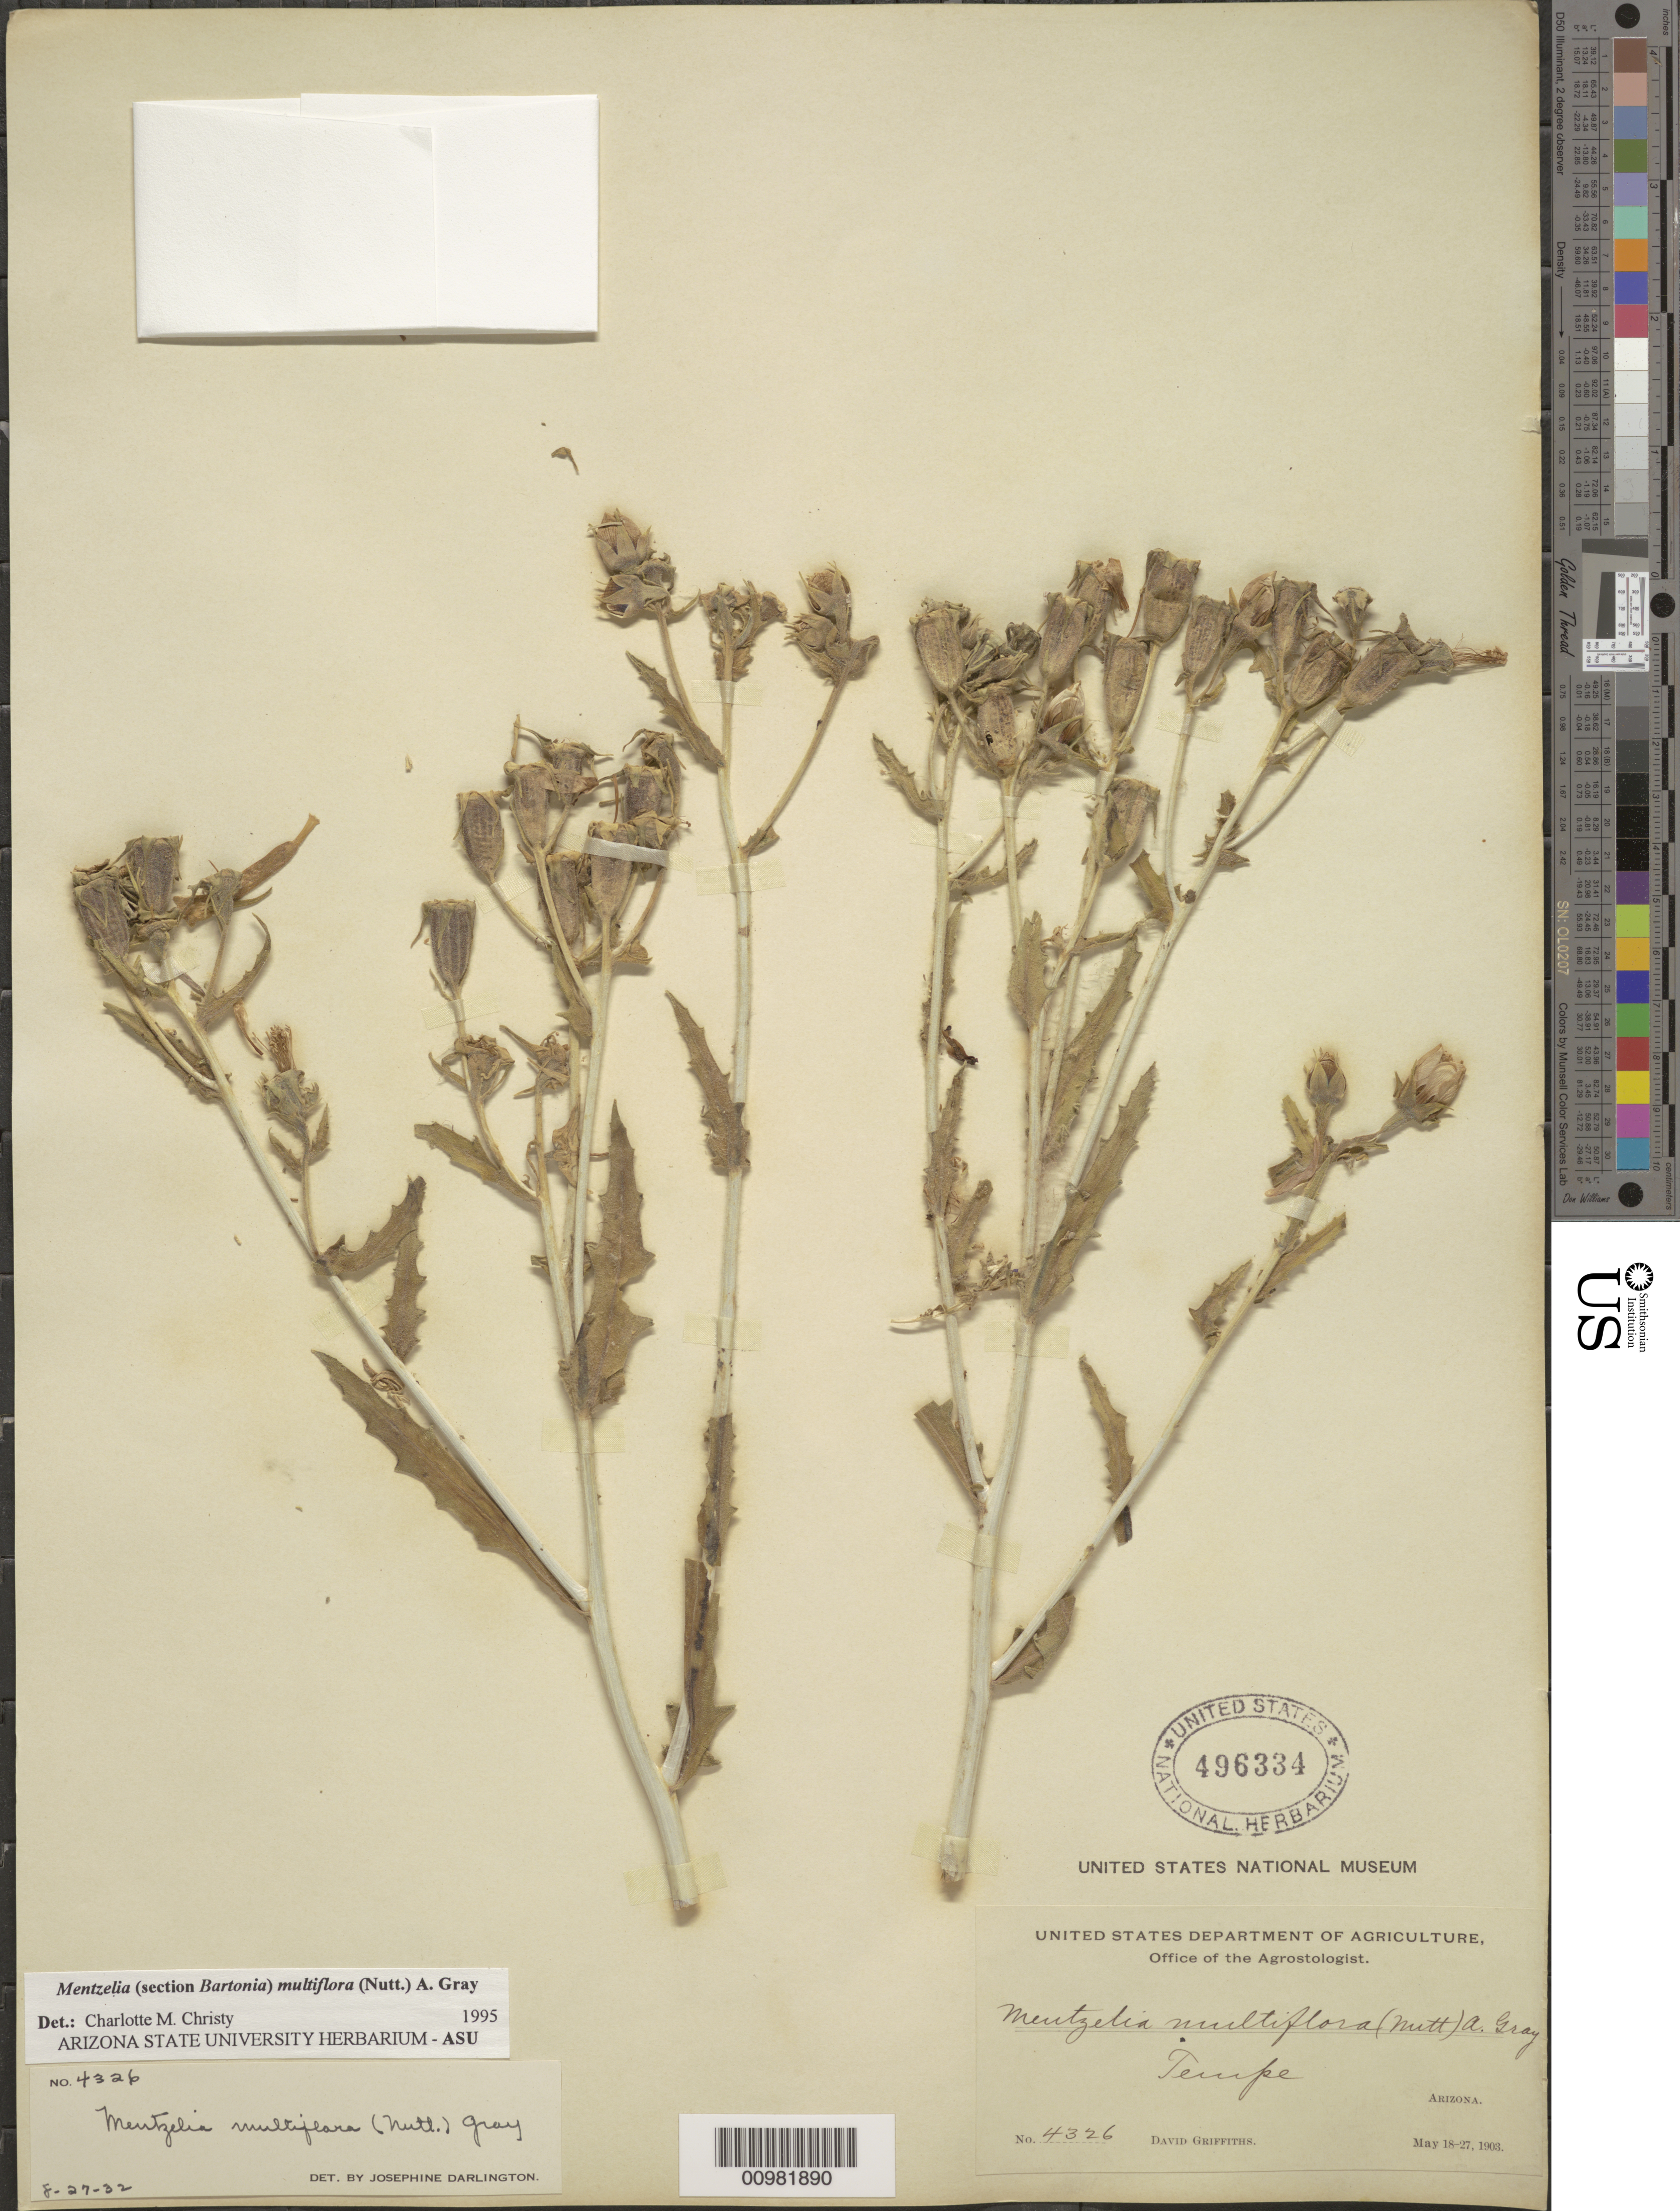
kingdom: Plantae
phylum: Tracheophyta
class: Magnoliopsida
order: Cornales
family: Loasaceae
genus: Mentzelia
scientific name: Mentzelia multiflora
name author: (Nutt.) A. Gray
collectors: D. Griffiths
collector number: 4326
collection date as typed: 18 May 1903 to 27 May 1903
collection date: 1903-05-18/1903-05-27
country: United States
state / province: Arizona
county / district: Maricopa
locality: Tempe.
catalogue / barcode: US 496334